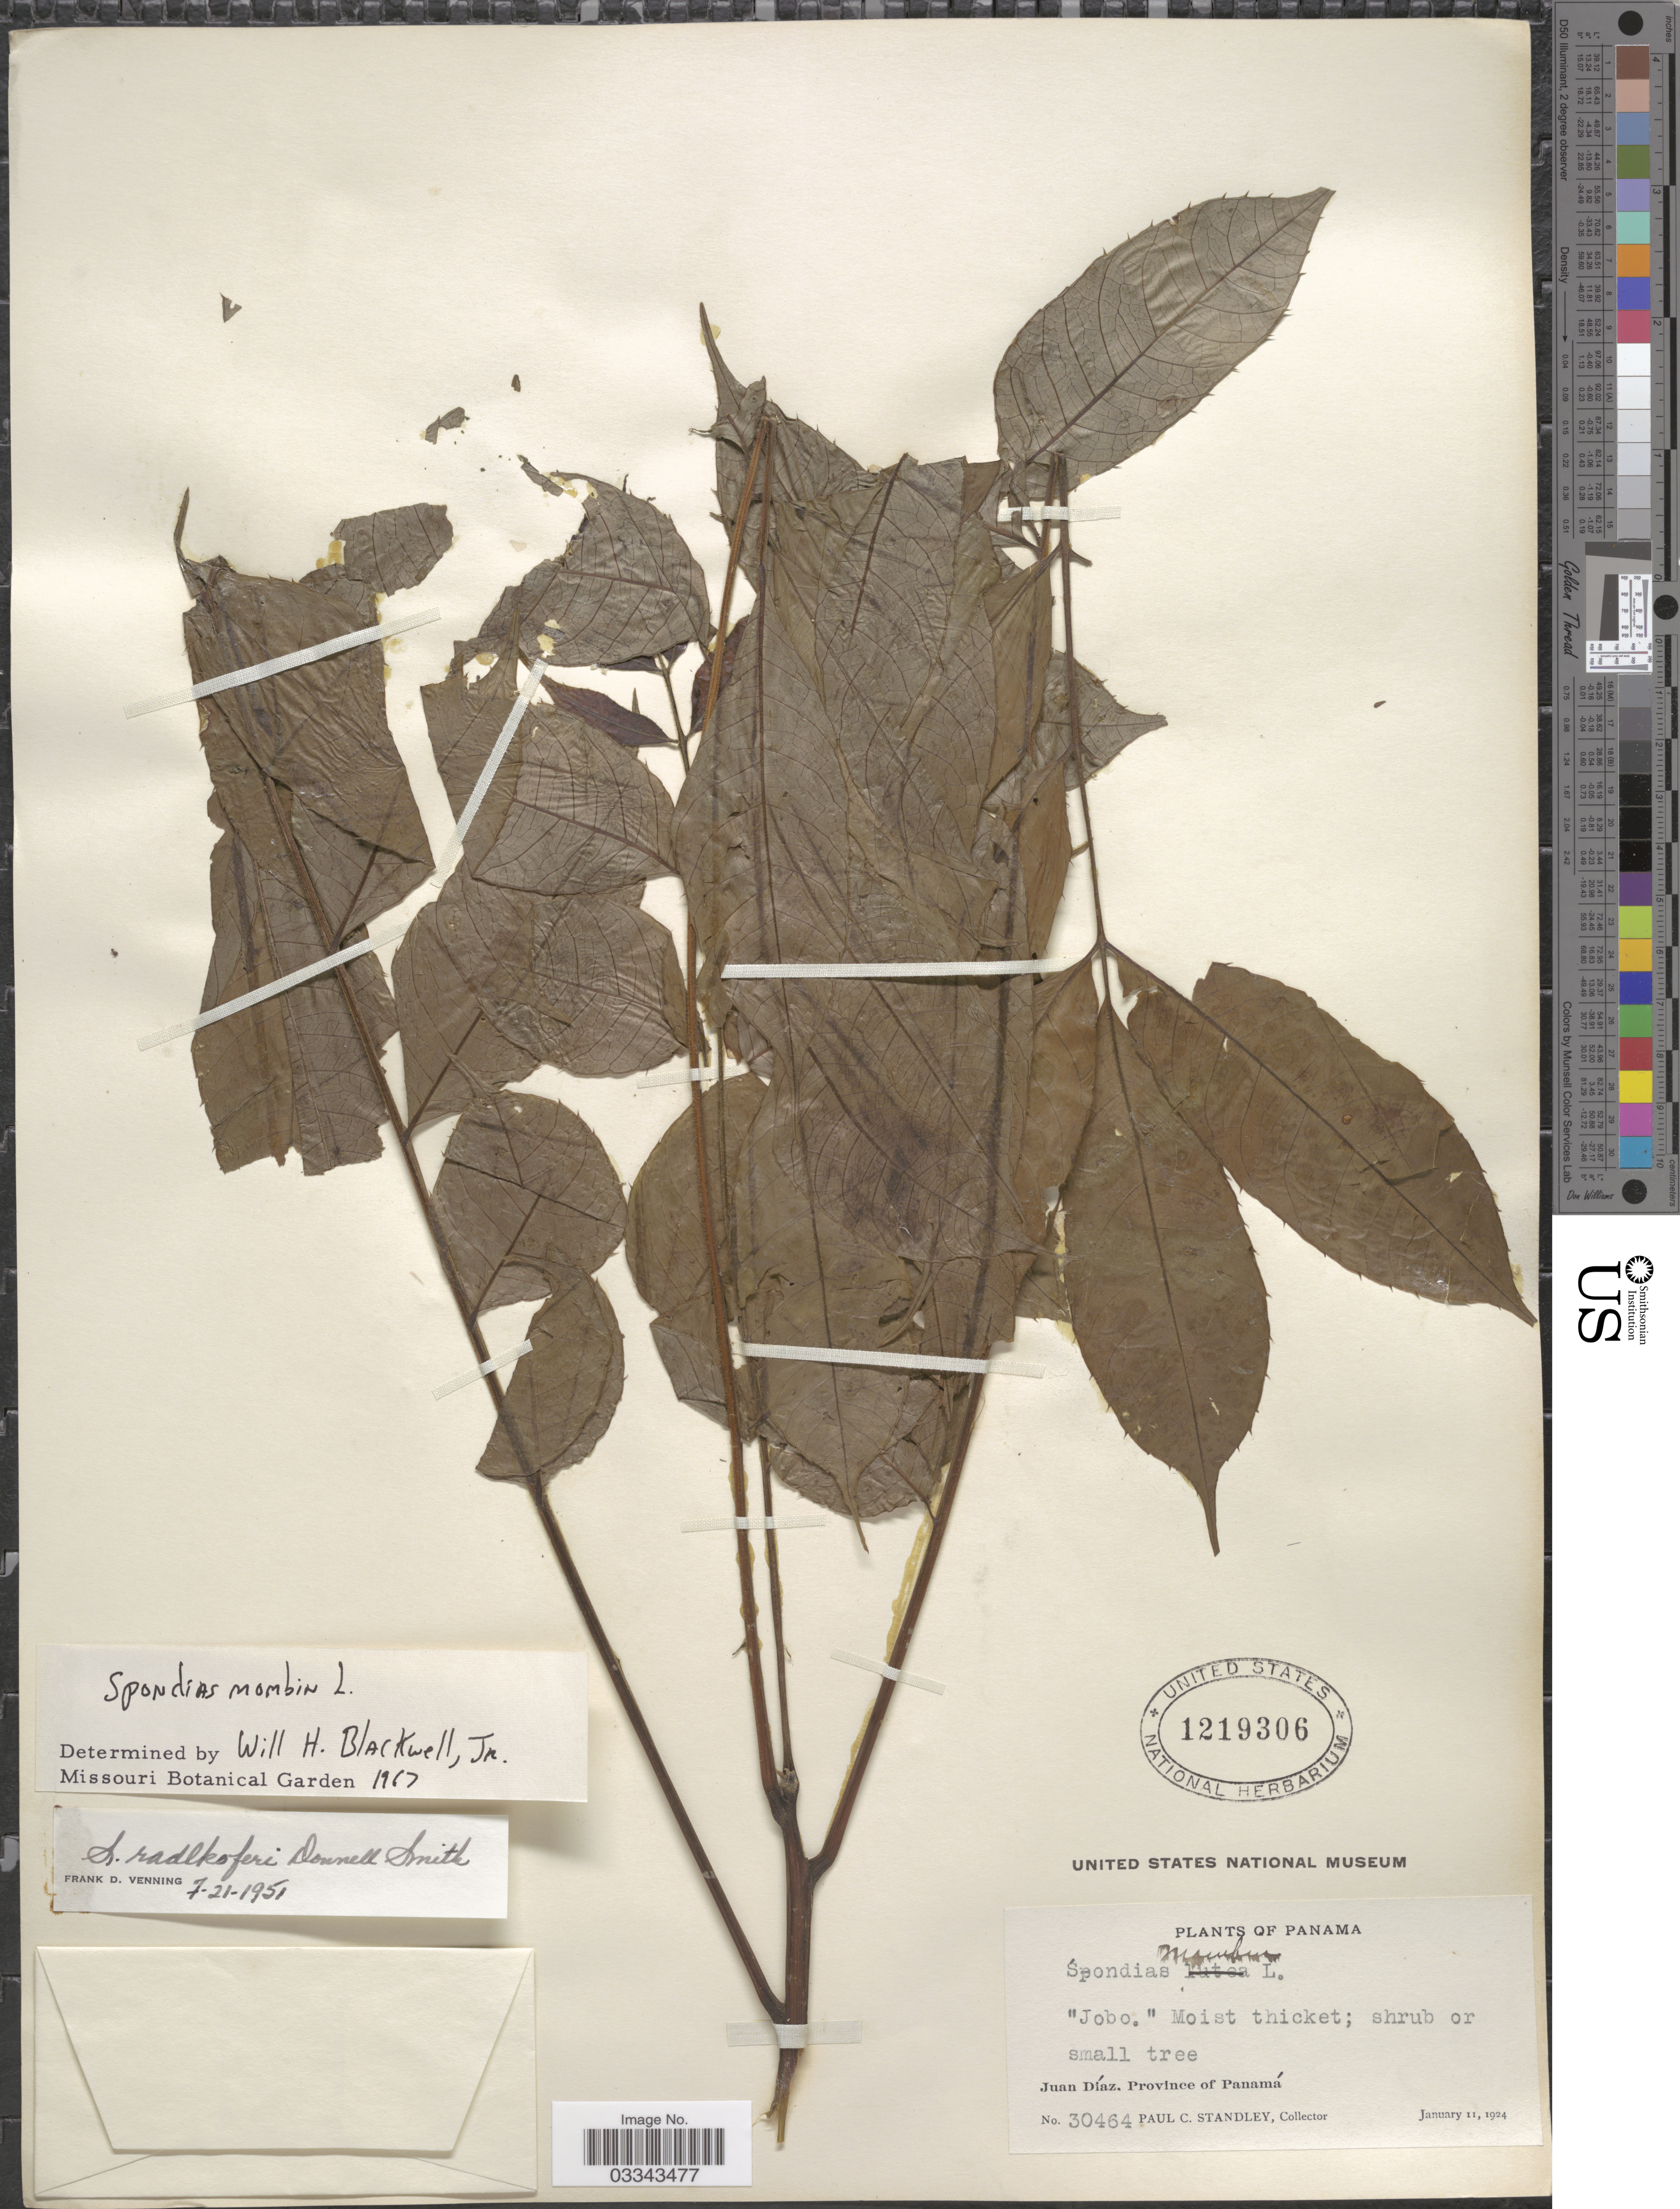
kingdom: Plantae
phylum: Tracheophyta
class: Magnoliopsida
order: Sapindales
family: Anacardiaceae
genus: Spondias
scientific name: Spondias radlkoferi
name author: Donn. Sm.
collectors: P. C. Standley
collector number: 30464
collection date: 1924-01-11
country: Panama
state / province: Panamá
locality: Juan Díaz.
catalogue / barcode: US 1219306